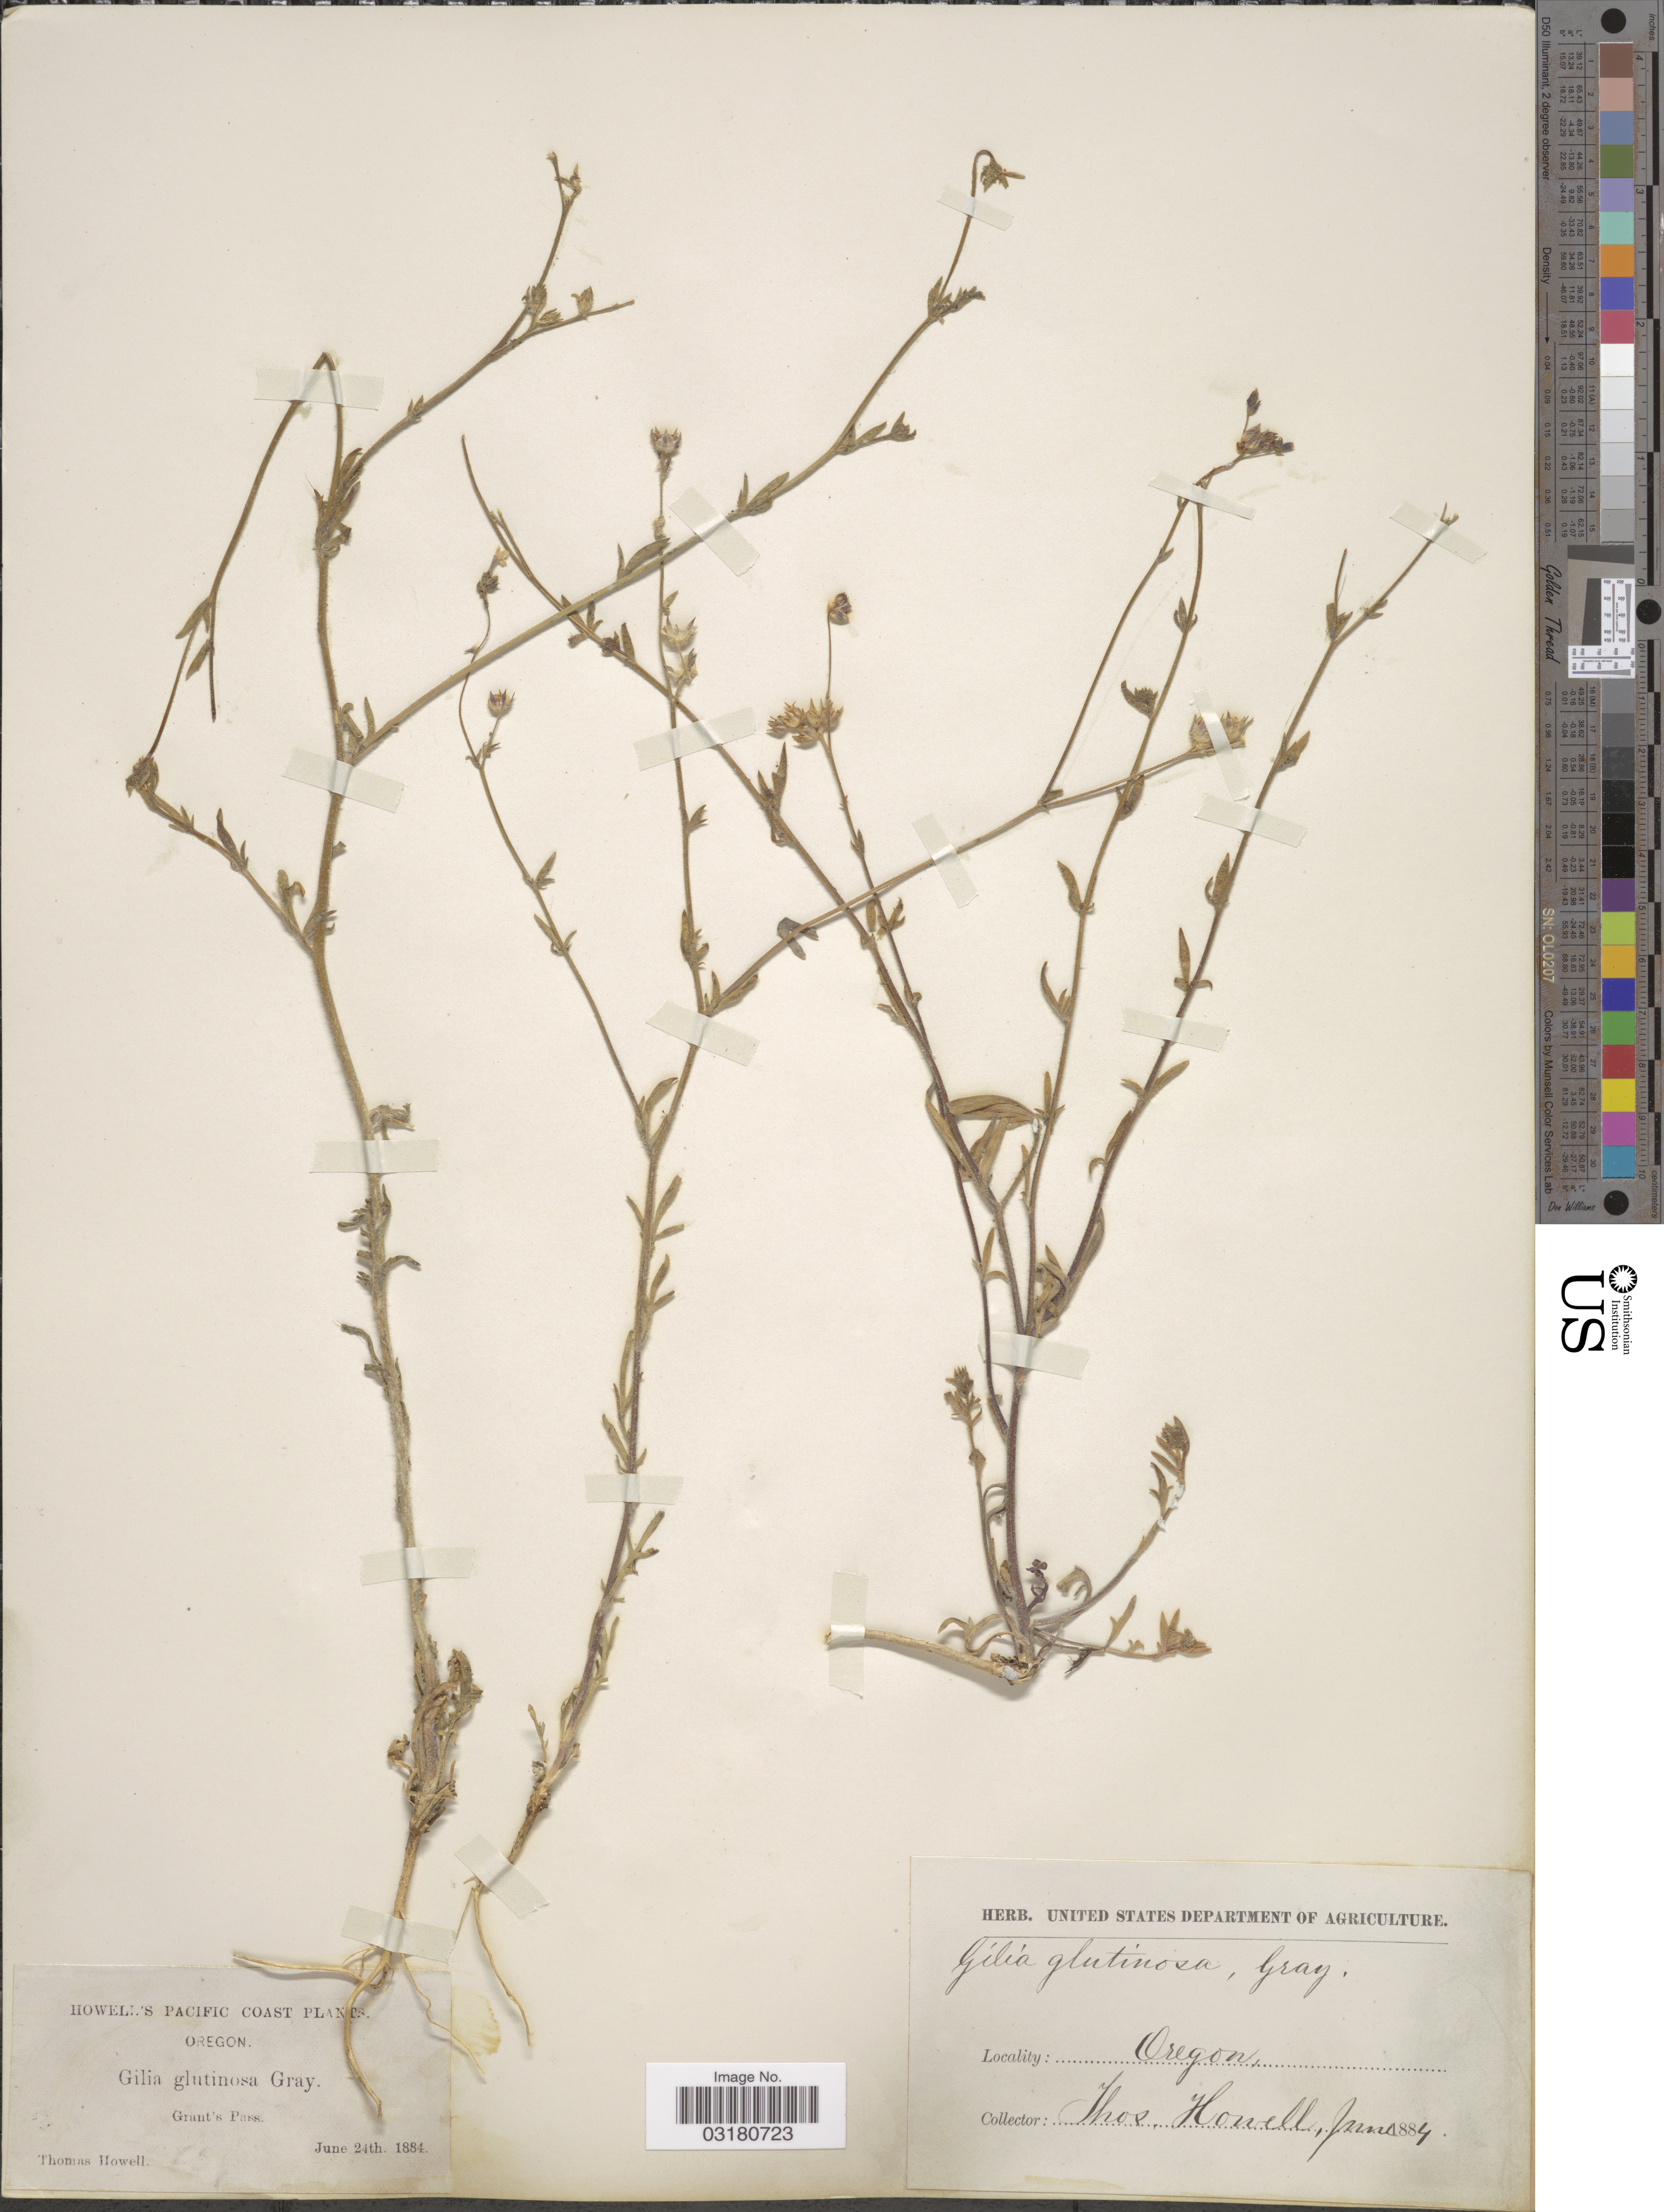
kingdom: Plantae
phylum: Tracheophyta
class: Magnoliopsida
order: Ericales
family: Polemoniaceae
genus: Allophyllum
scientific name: Allophyllum gilioides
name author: (Benth.) Benth.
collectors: T. Howell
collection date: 1884-06-24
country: United States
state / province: Oregon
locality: Pacific Coast. Grant's Pass.